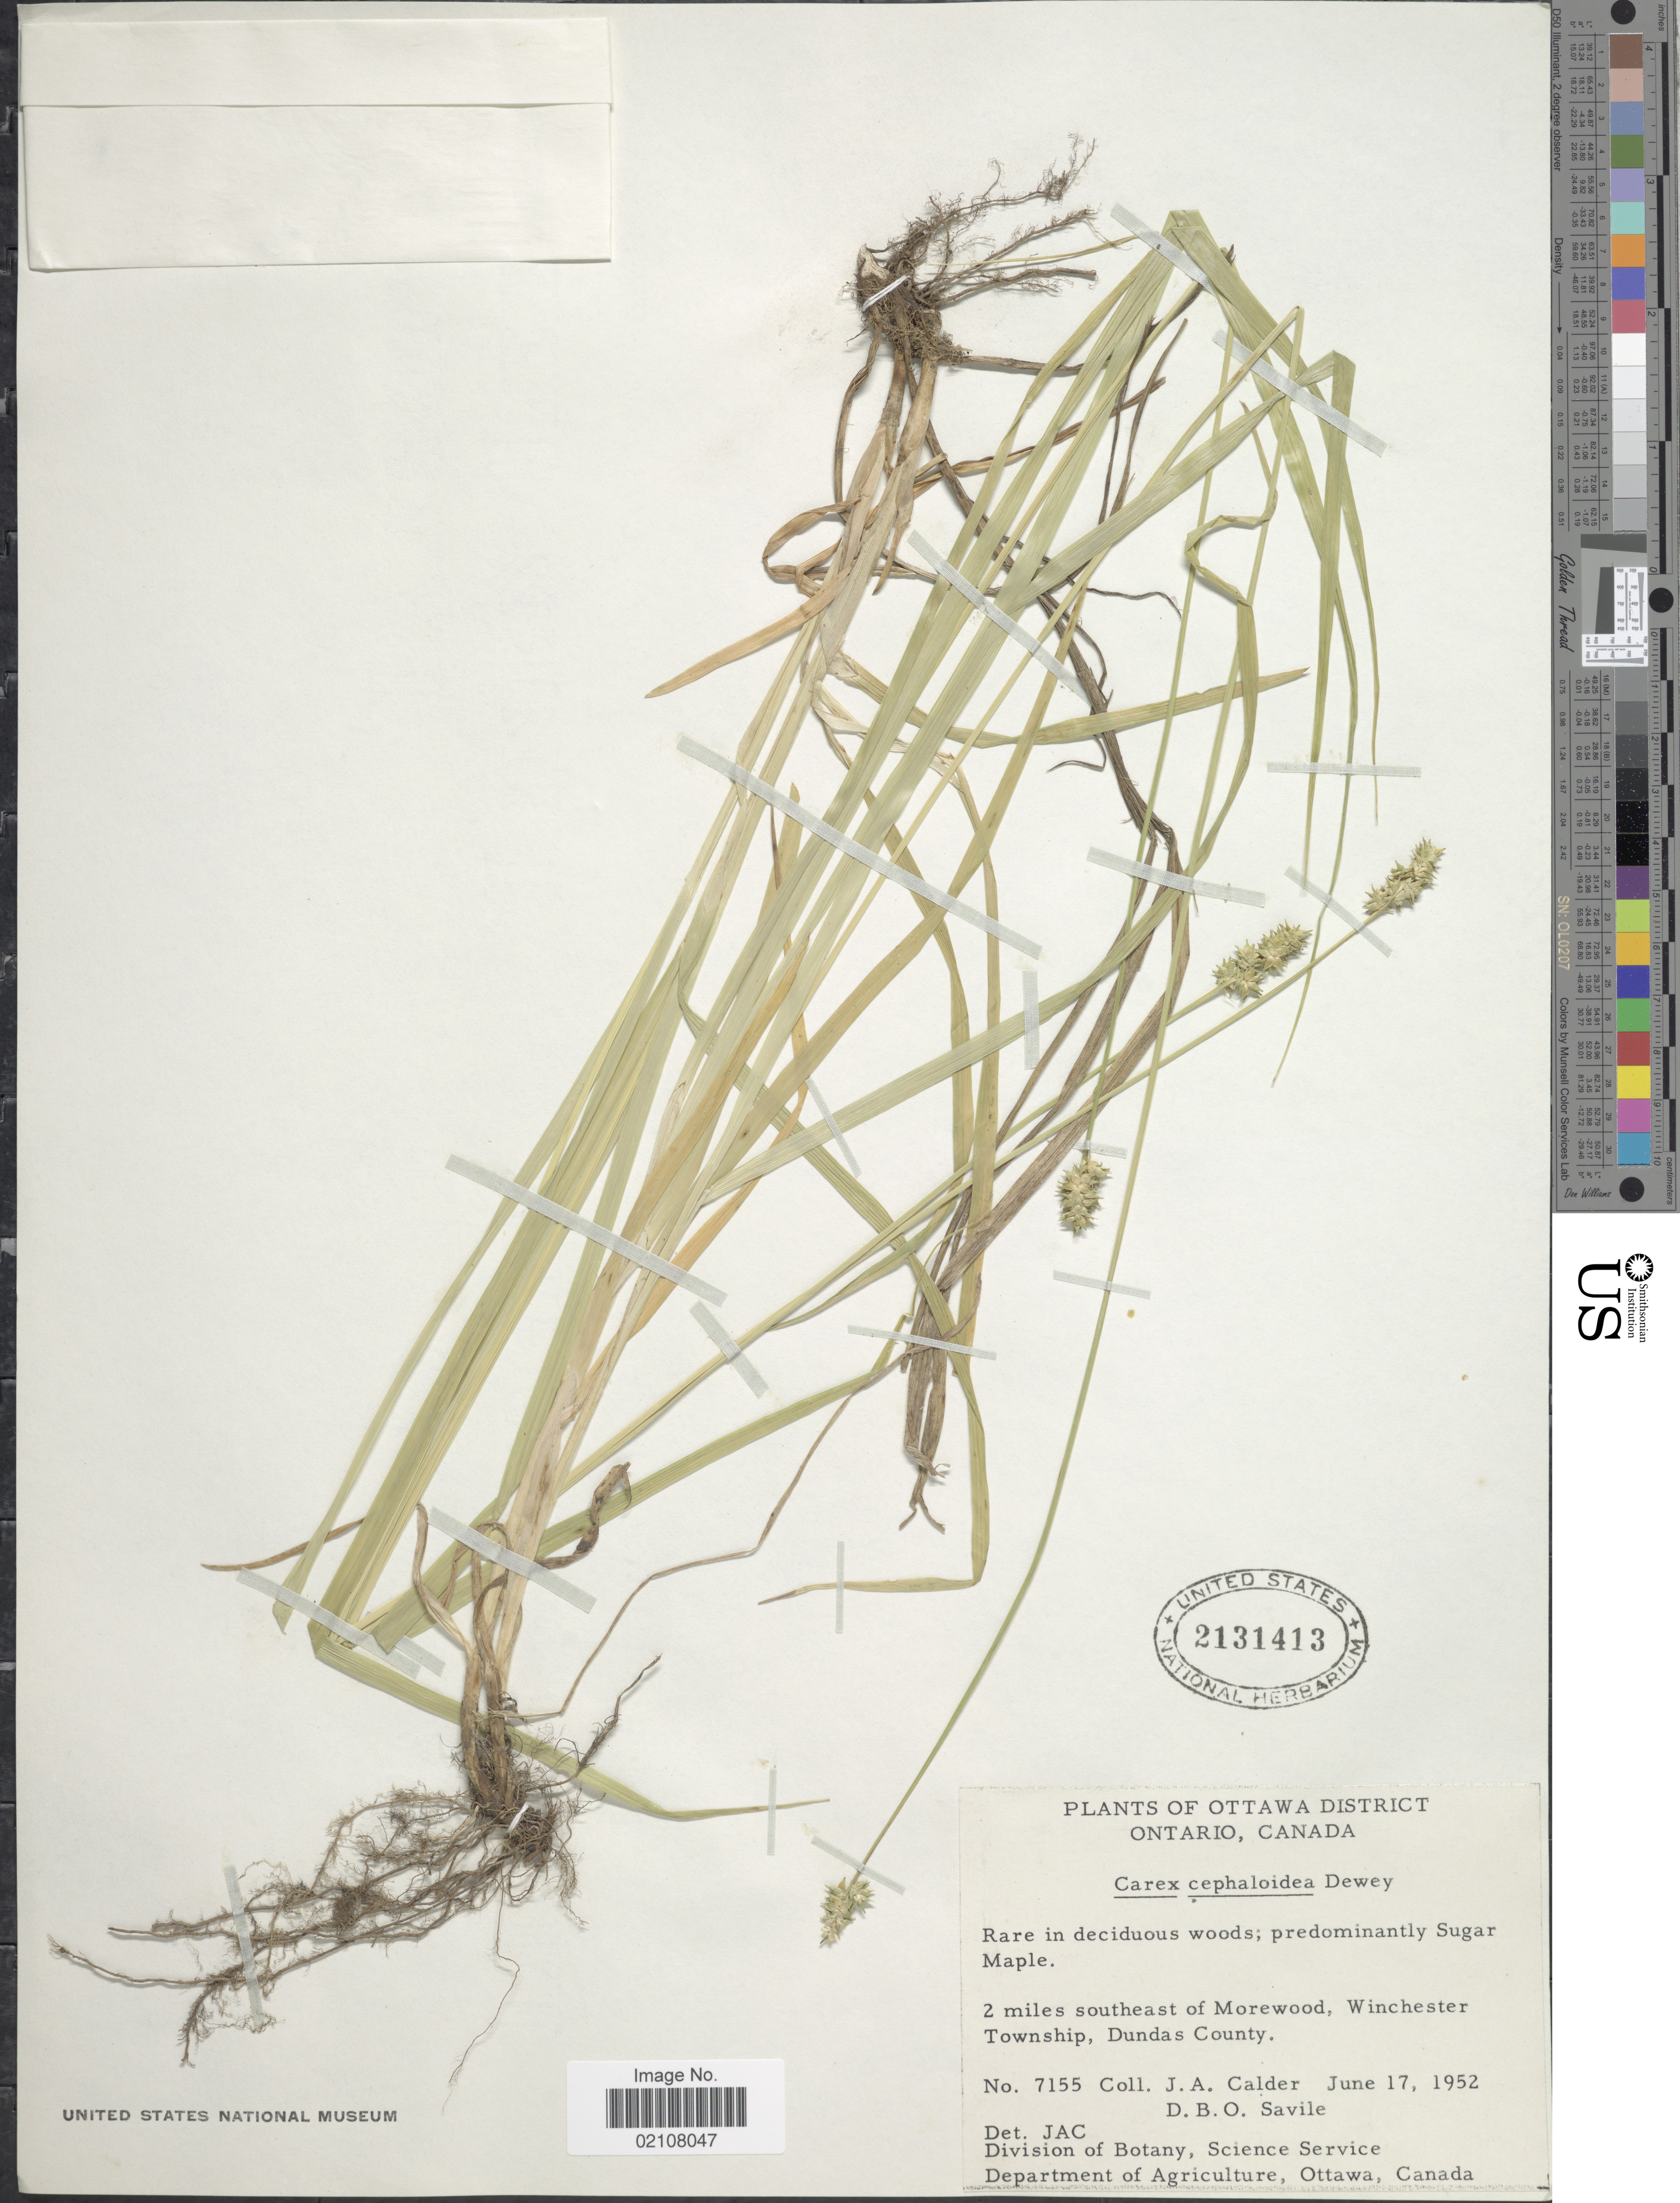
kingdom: Plantae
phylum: Tracheophyta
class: Liliopsida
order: Poales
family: Cyperaceae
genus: Carex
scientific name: Carex cephaloidea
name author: (Dewey) Dewey ex Boott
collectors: J. A. Calder & D. Savile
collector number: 7155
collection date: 1952-06-17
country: Canada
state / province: Ontario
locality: Ottawa District, predominantly Sugar Maple, 2 miles southeast of Morewood, Winchester Township, Dundas County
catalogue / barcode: US 2131413